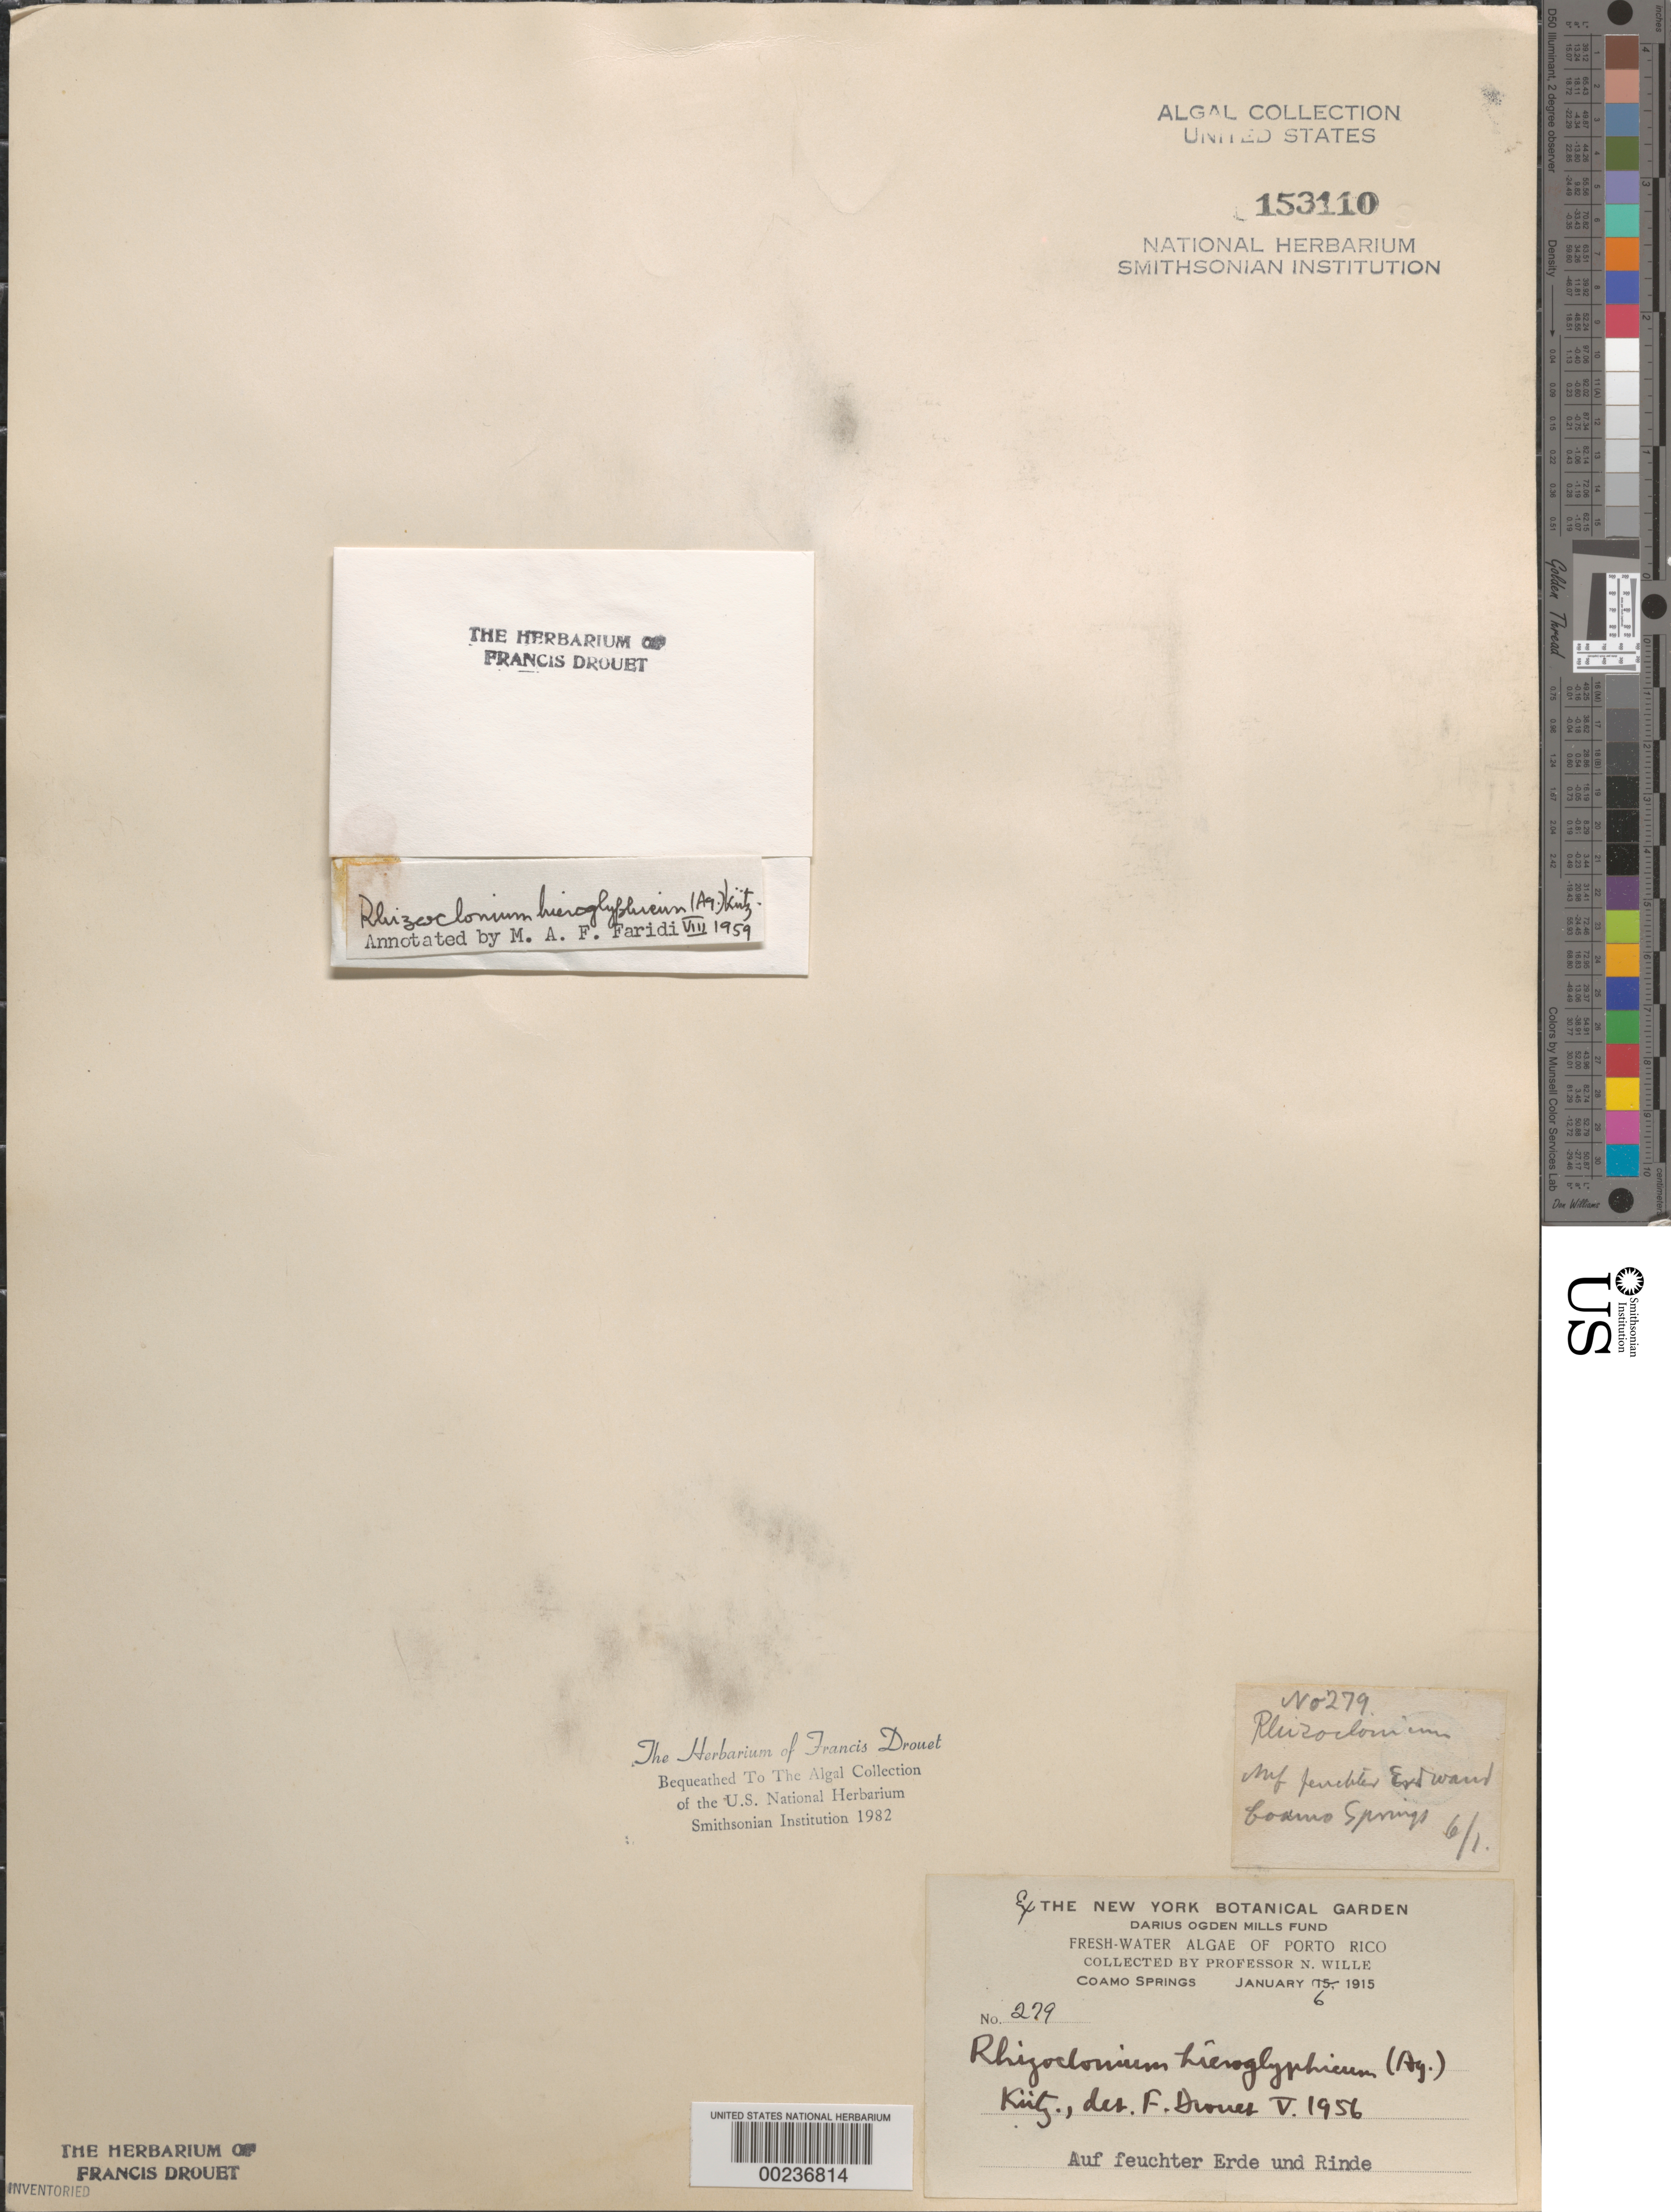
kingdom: Plantae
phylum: Chlorophyta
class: Ulvophyceae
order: Cladophorales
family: Cladophoraceae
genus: Rhizoclonium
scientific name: Rhizoclonium hieroglyphicum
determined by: Faridi, M. A. F.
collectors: N. Wille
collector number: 279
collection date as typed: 06 Jan 1915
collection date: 1915-01-06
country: Puerto Rico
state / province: Coamo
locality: Coamo springs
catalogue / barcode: US 153110